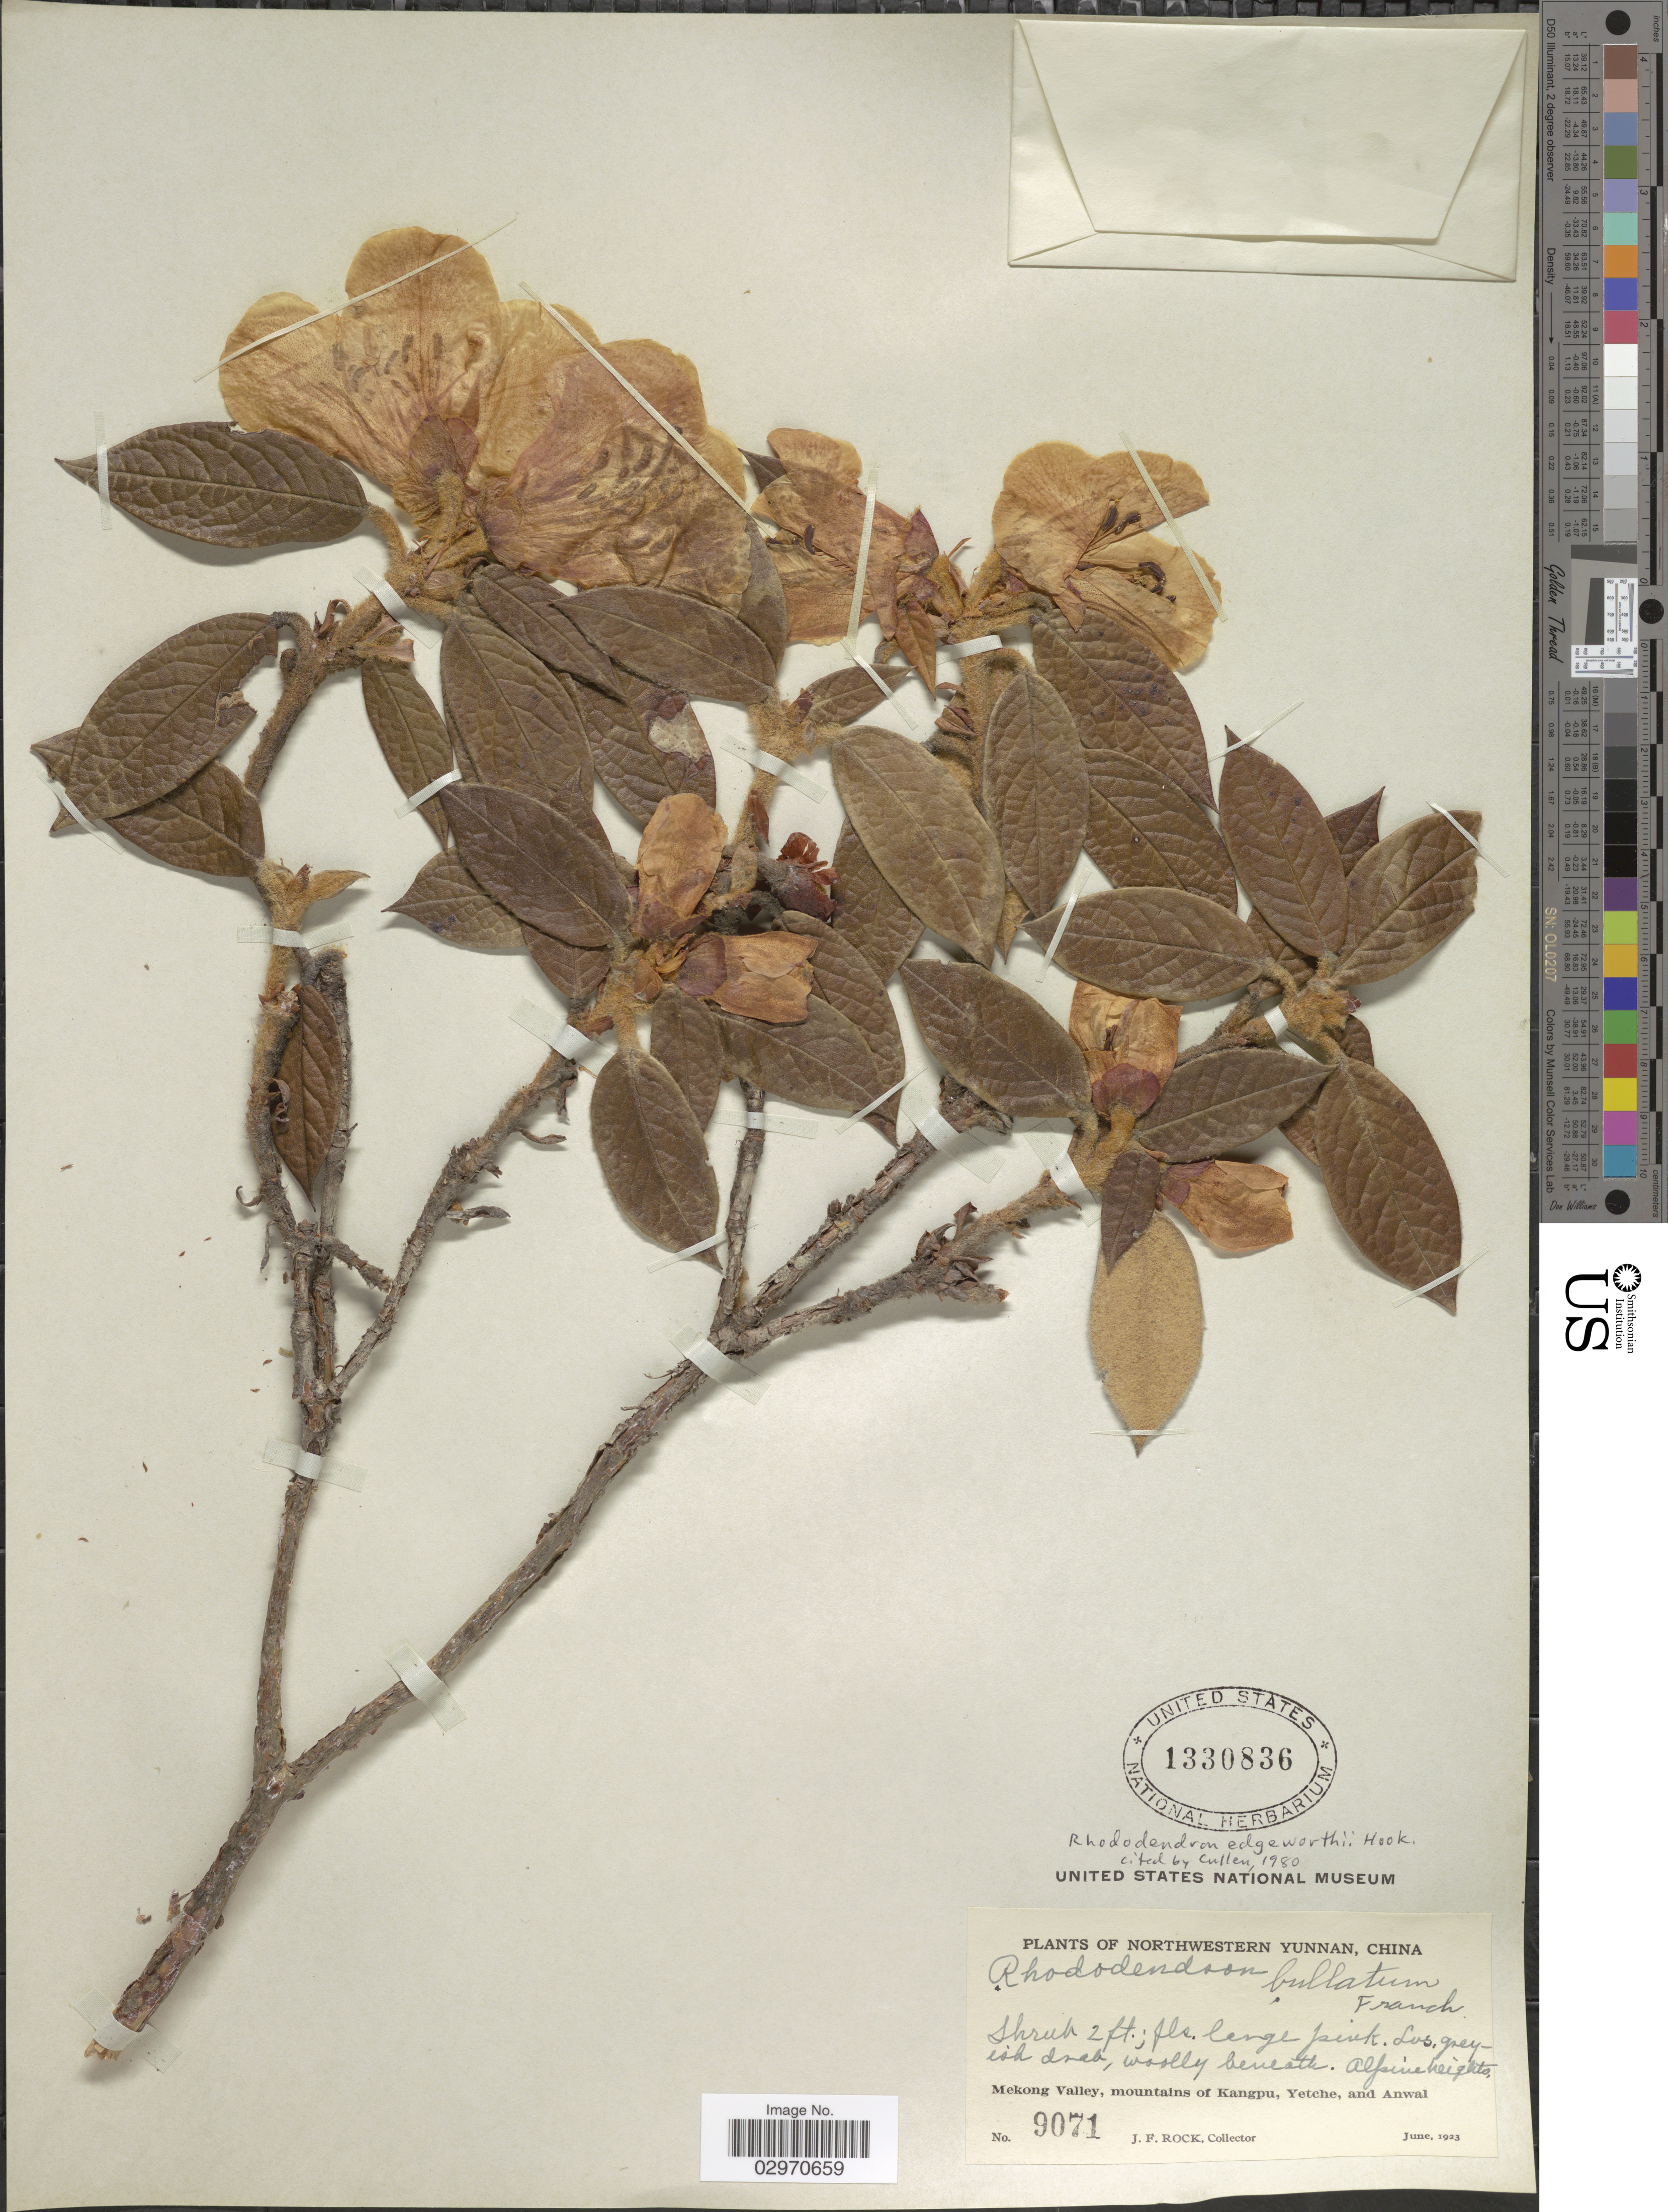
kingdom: Plantae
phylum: Tracheophyta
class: Magnoliopsida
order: Ericales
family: Ericaceae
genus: Rhododendron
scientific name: Rhododendron edgeworthii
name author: Hook.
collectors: J. Rock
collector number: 9071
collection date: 1923-06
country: China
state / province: Yunnan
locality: Northwestern Yunnan. Alpine heights. Mekong Valley, mountains of Kangpu, Yetche, and Anwal.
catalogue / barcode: US 1330836